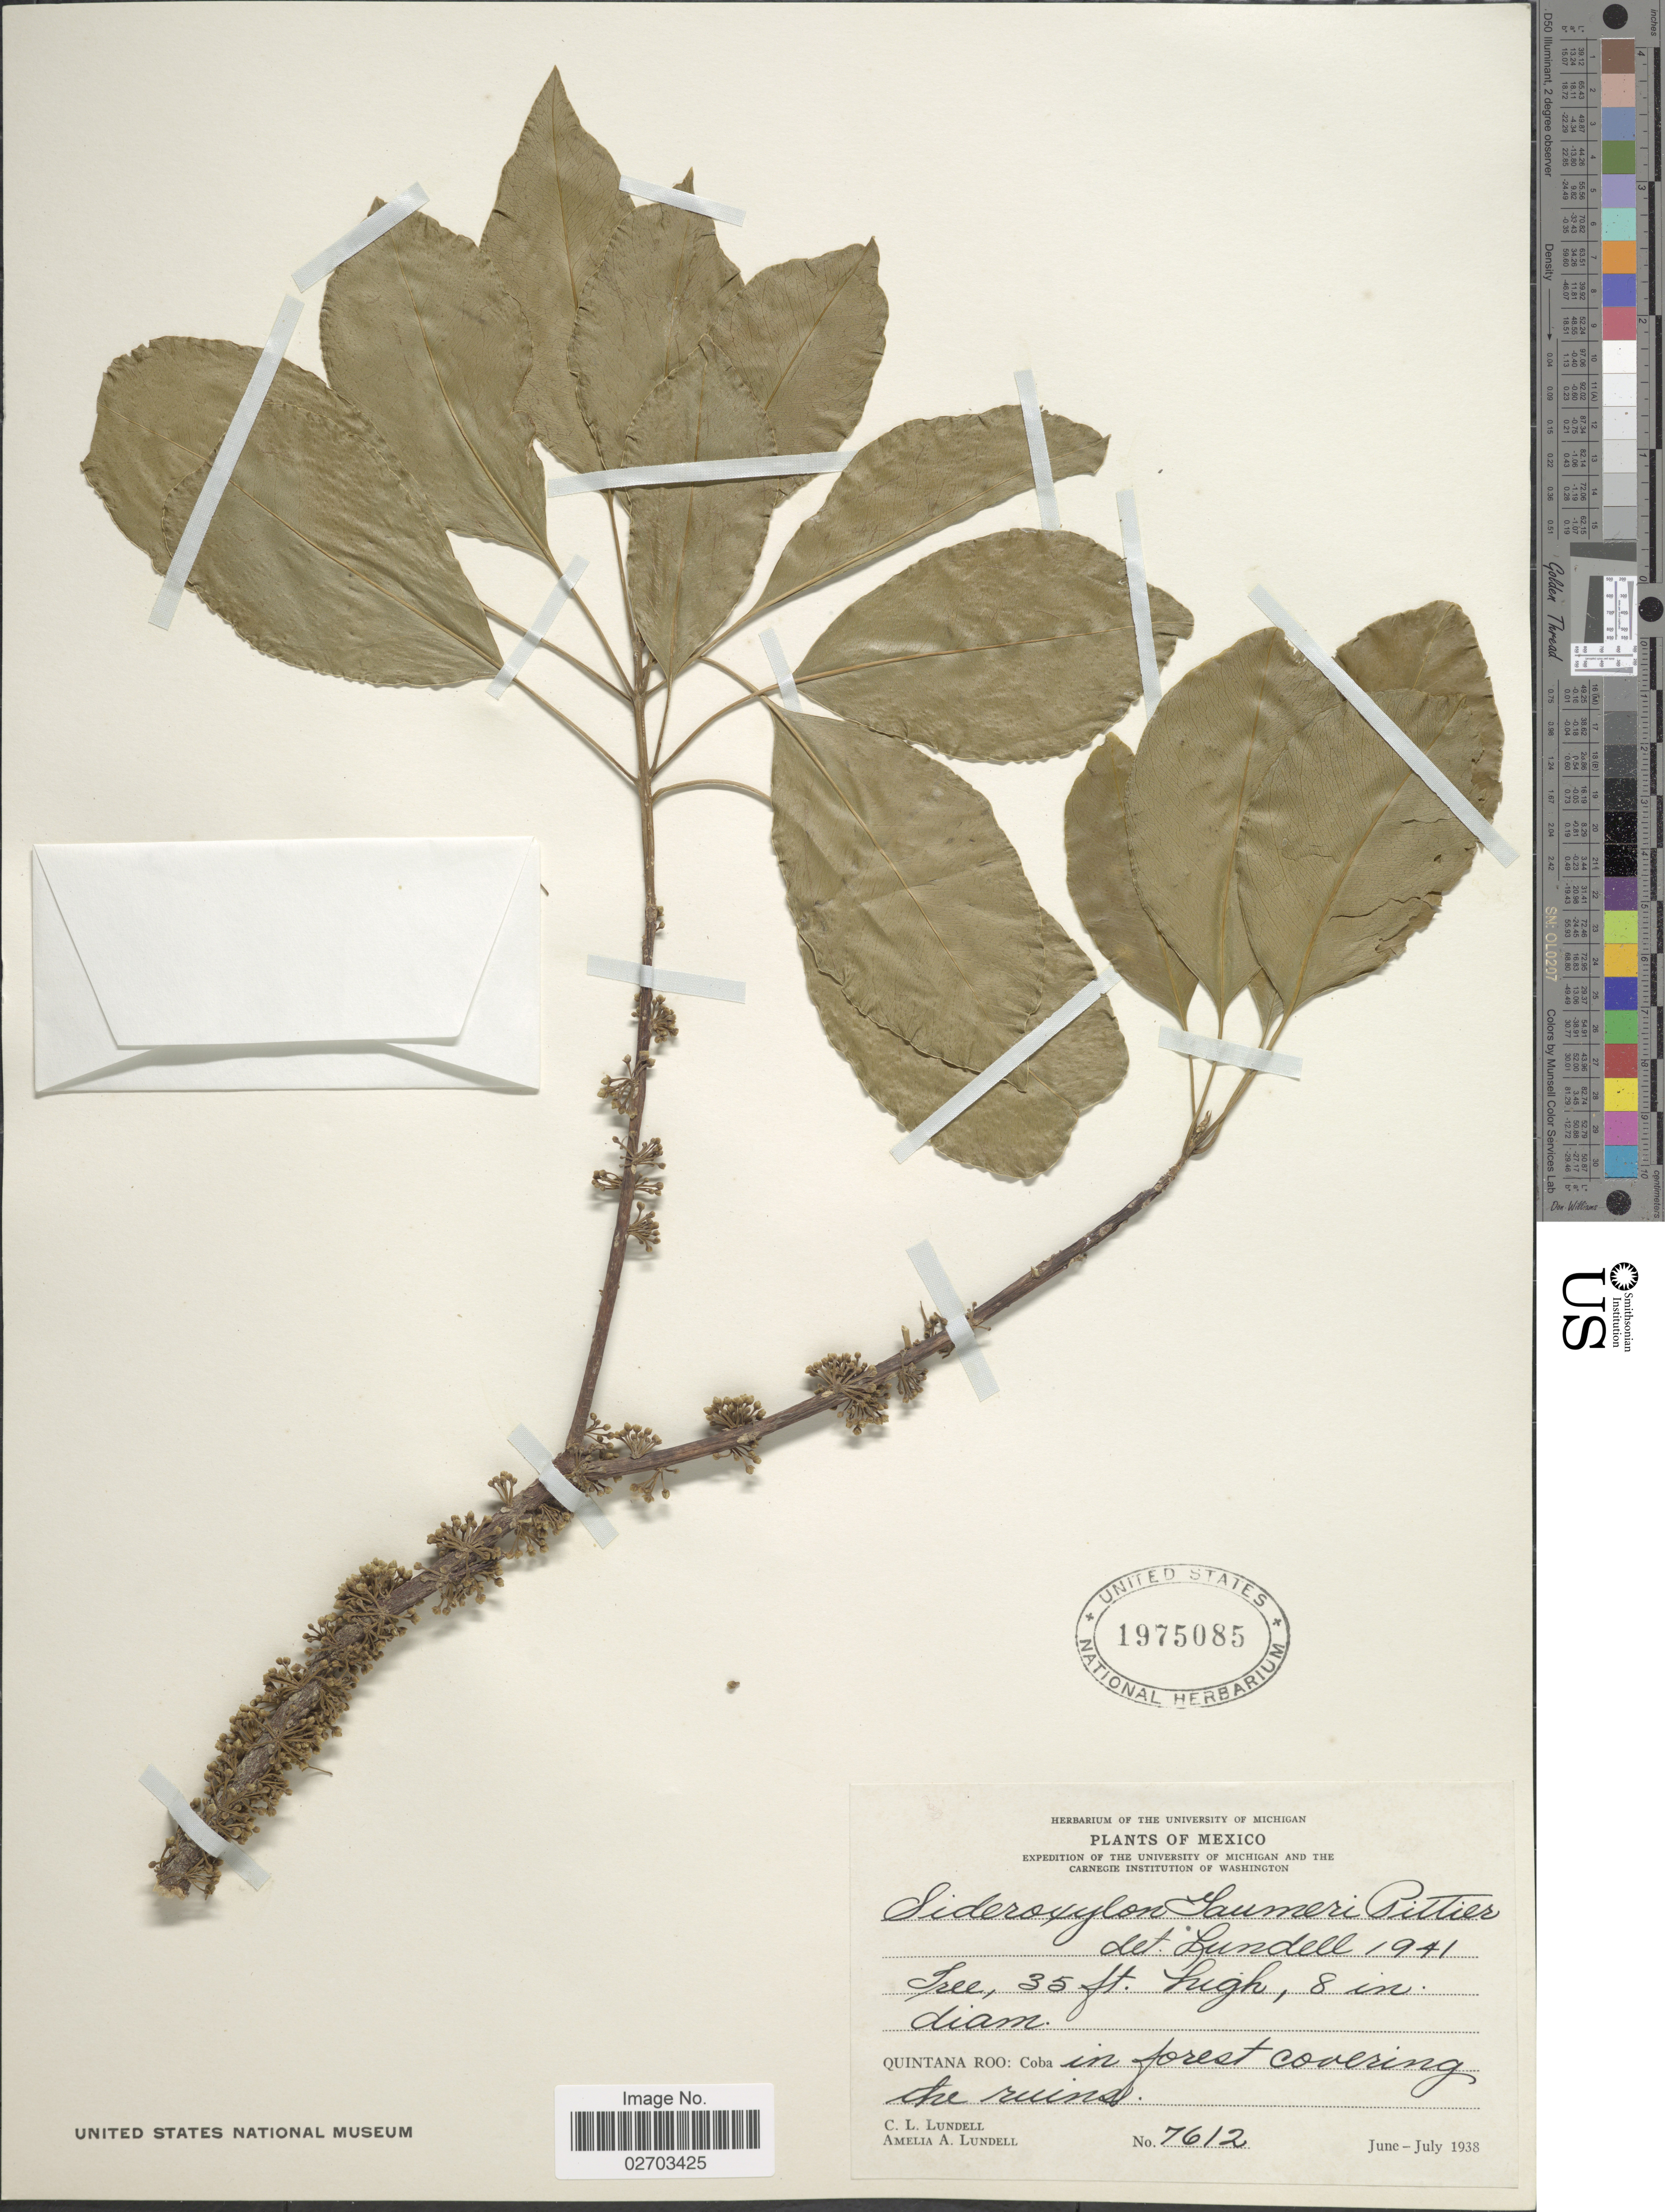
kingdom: Plantae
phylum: Tracheophyta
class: Magnoliopsida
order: Ericales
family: Sapotaceae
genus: Sideroxylon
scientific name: Sideroxylon foetidissimum subsp. gaumeri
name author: (Pittier) T.D. Penn.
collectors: C. L. Lundell & A. A. Lundell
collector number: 7612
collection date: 1938-06/1938-07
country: Mexico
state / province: Quintana Roo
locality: Coba in forest covering the ruins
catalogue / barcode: US 1975085